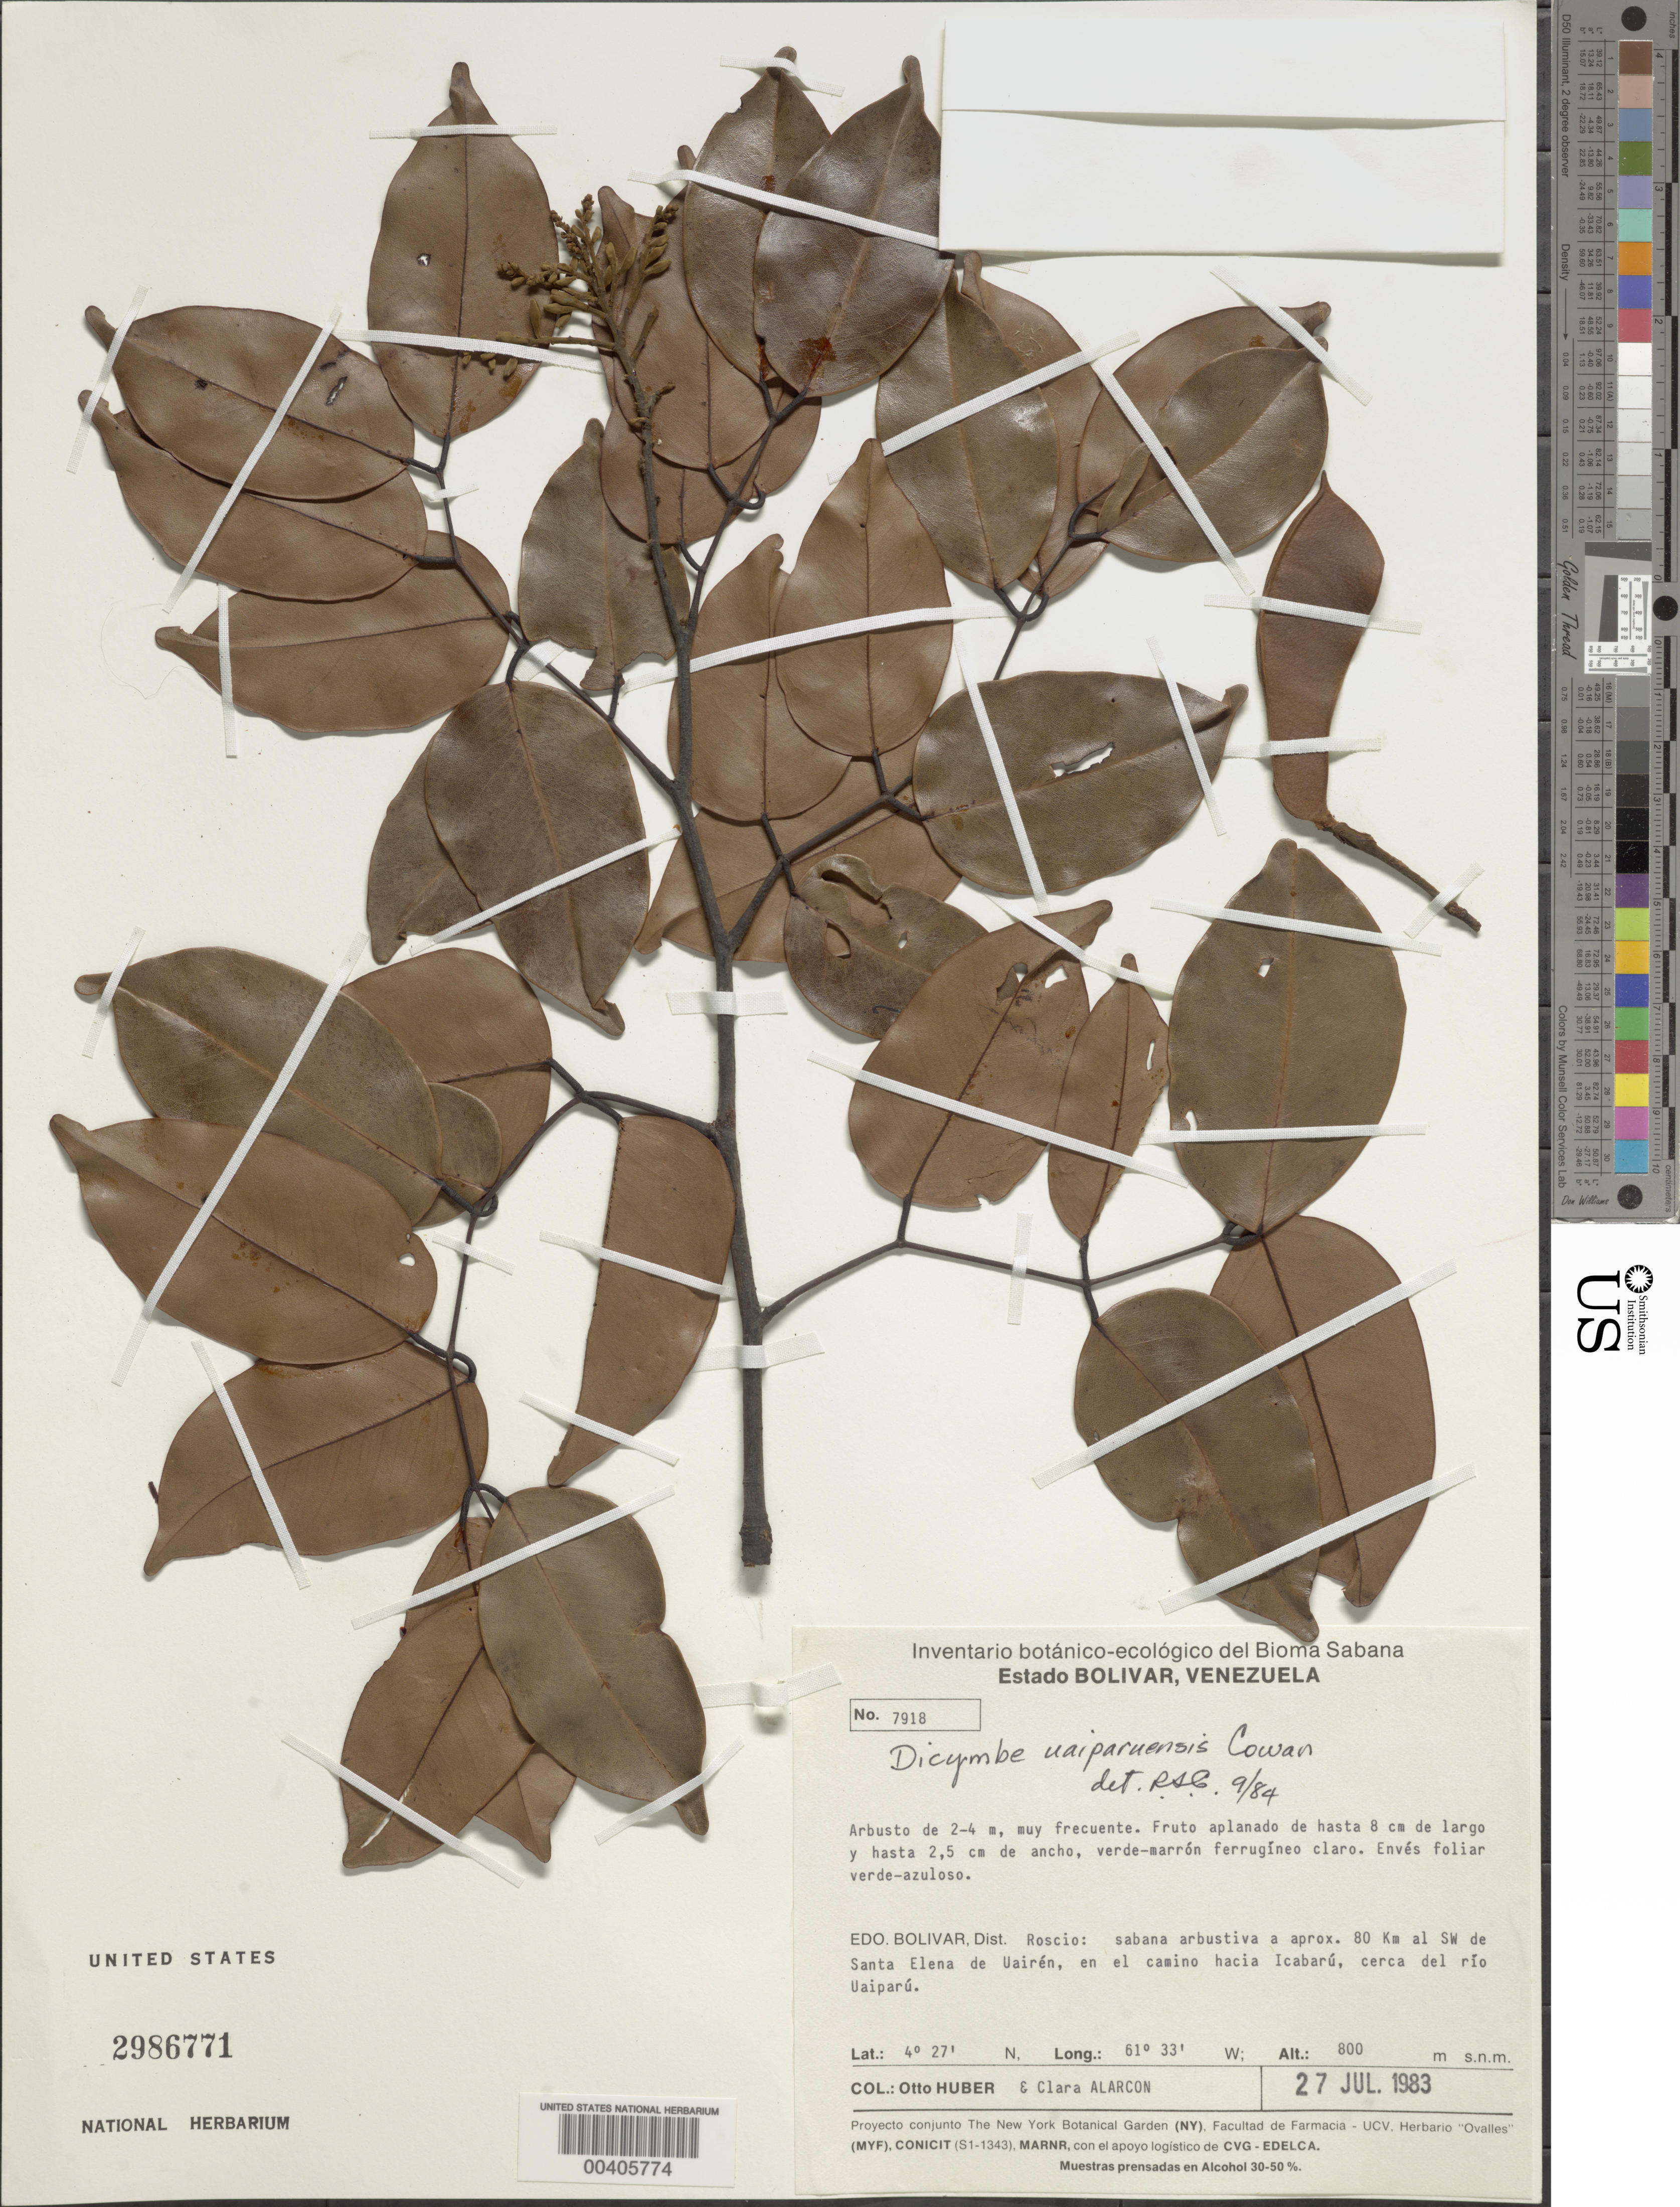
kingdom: Plantae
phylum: Tracheophyta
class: Magnoliopsida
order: Fabales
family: Fabaceae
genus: Dicymbe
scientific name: Dicymbe uaiparuensis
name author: R.S. Cowan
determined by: Cowan, R. S.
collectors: O. Huber & C. Alarcon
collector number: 7918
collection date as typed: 27 Jul 1983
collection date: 1983-07-27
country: Venezuela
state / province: Bolivar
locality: Dist. roscio, sw de santa elenade uairen, en el camino hacia icabaru, cerca del rio uaiparu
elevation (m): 800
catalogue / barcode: US 2986771